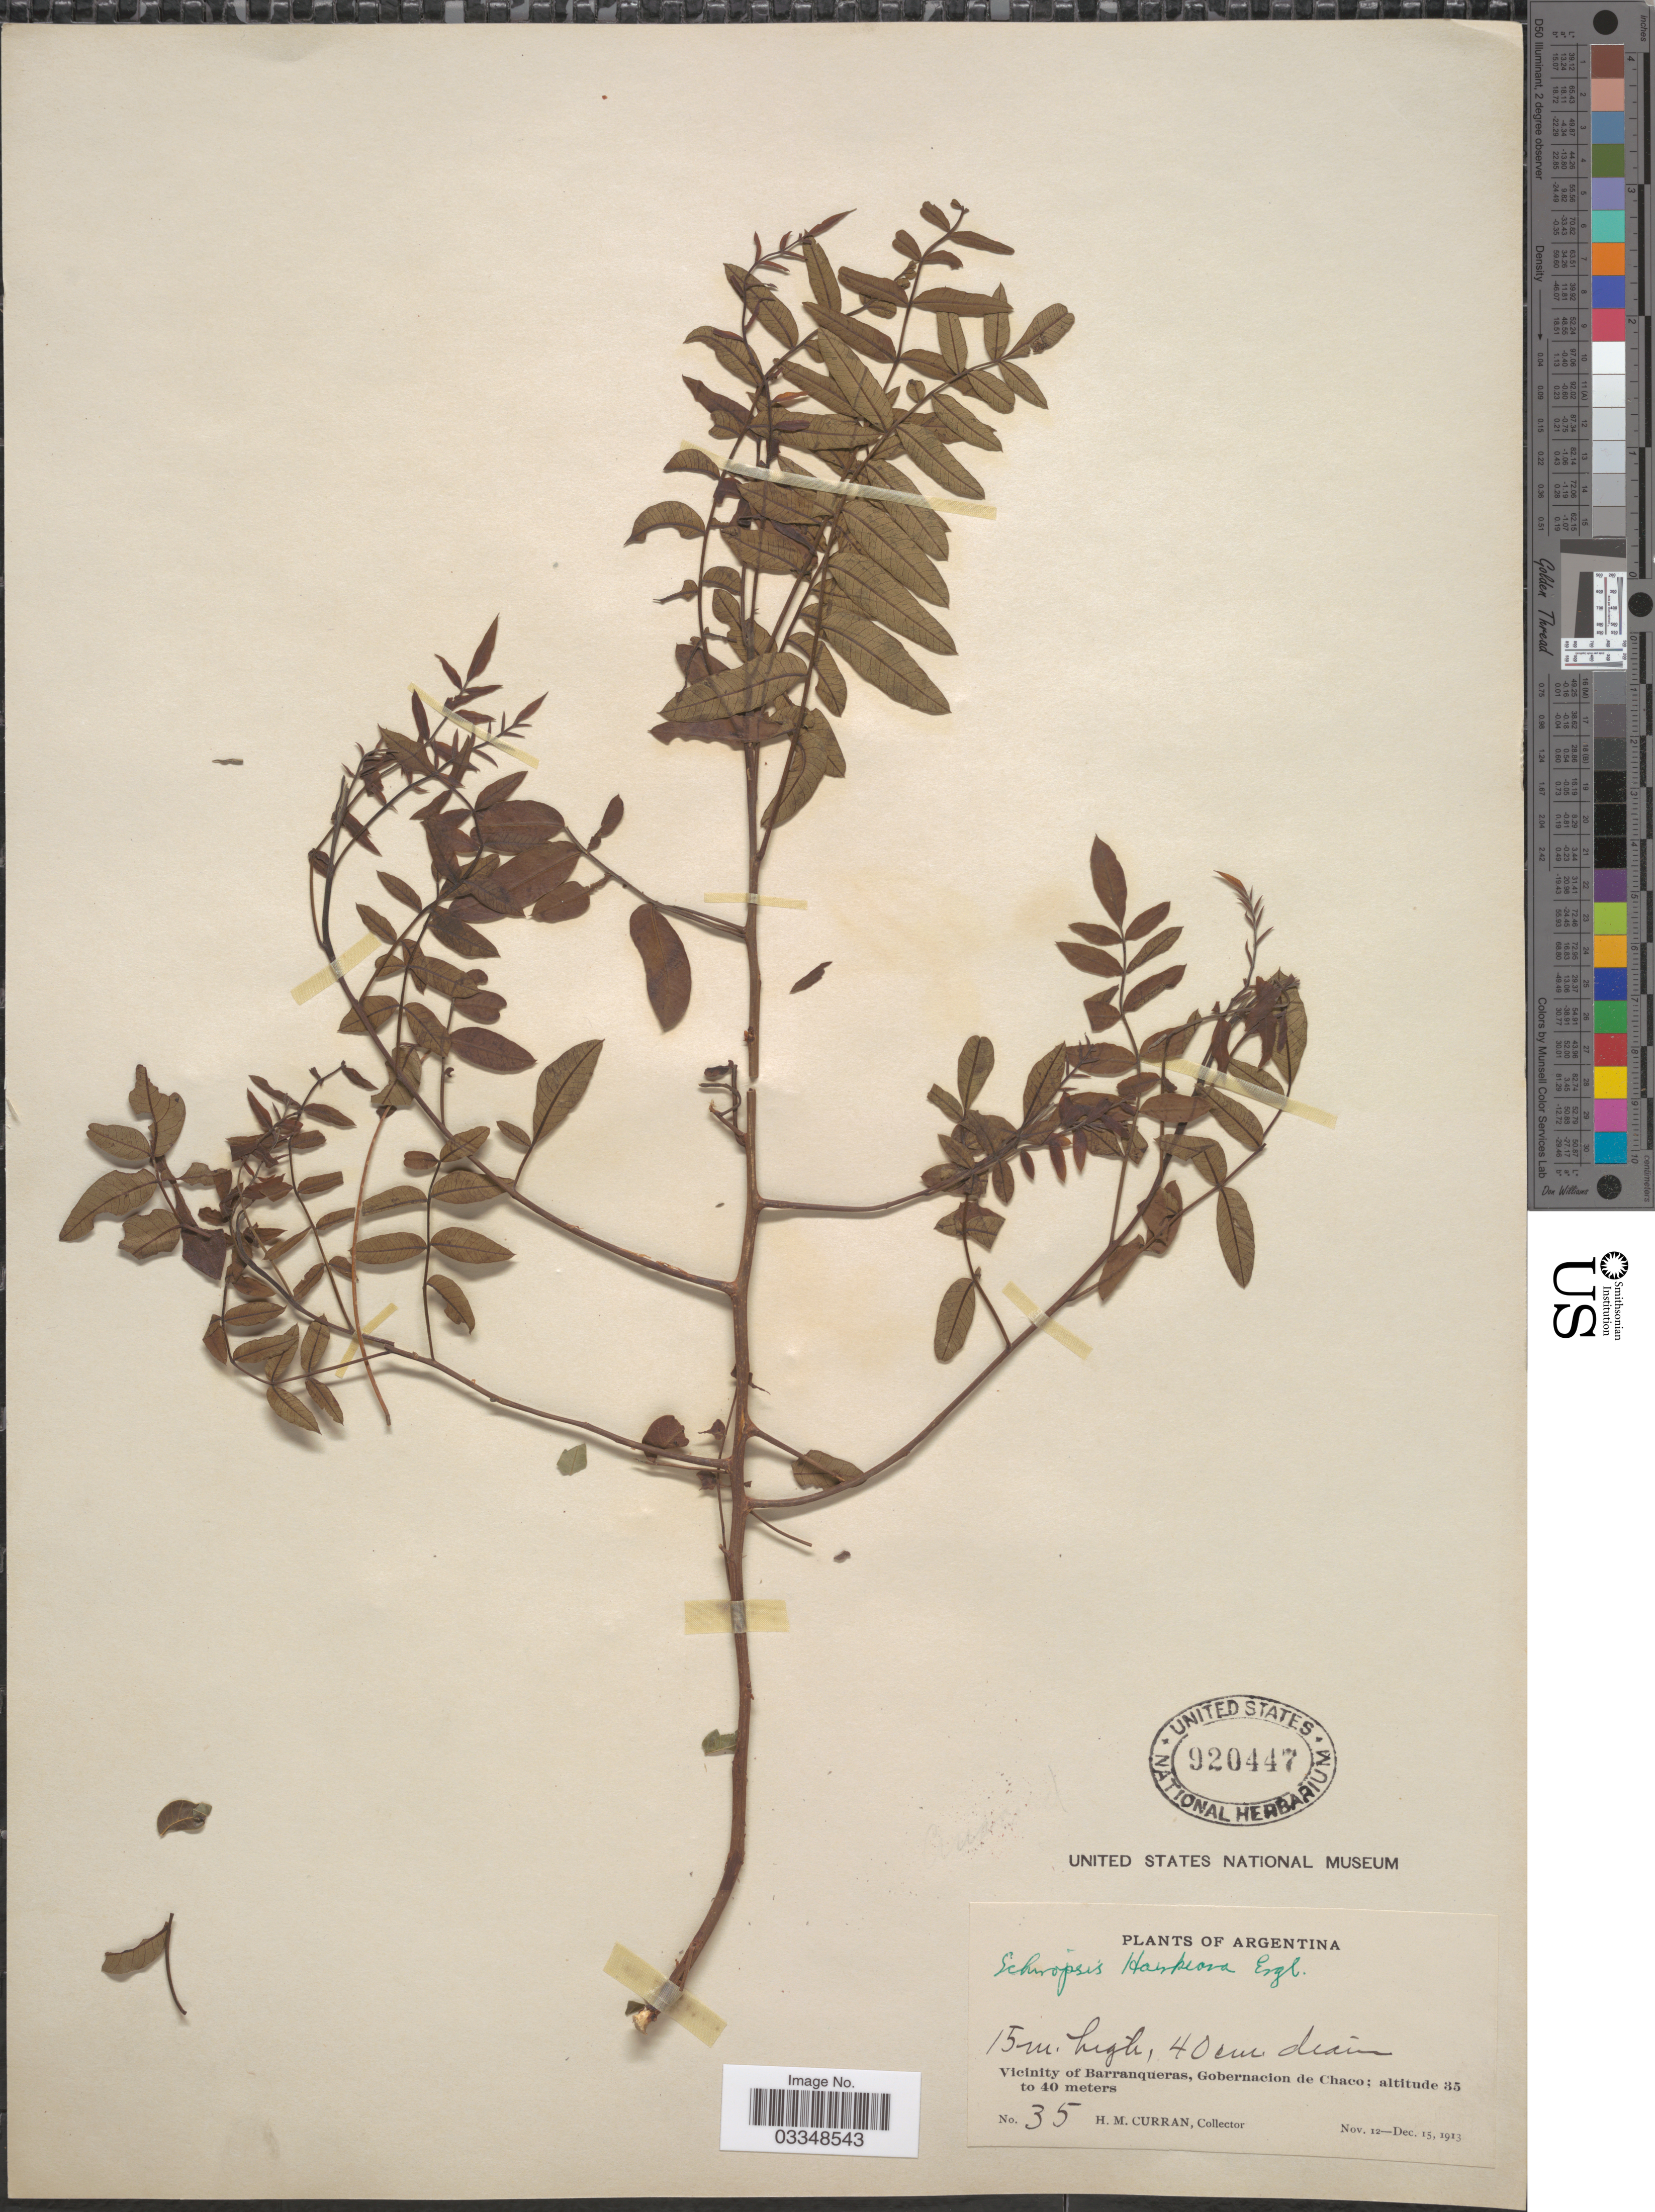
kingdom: Plantae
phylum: Tracheophyta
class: Magnoliopsida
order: Sapindales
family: Anacardiaceae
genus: Schinopsis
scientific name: Schinopsis haenkeana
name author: Engl.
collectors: H. M. Curran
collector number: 35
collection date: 1913-11-12/1913-12-15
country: Argentina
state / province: Chaco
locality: Vicinity of Barranqueras, Gobernacion de Chaco.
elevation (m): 35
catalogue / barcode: US 920447